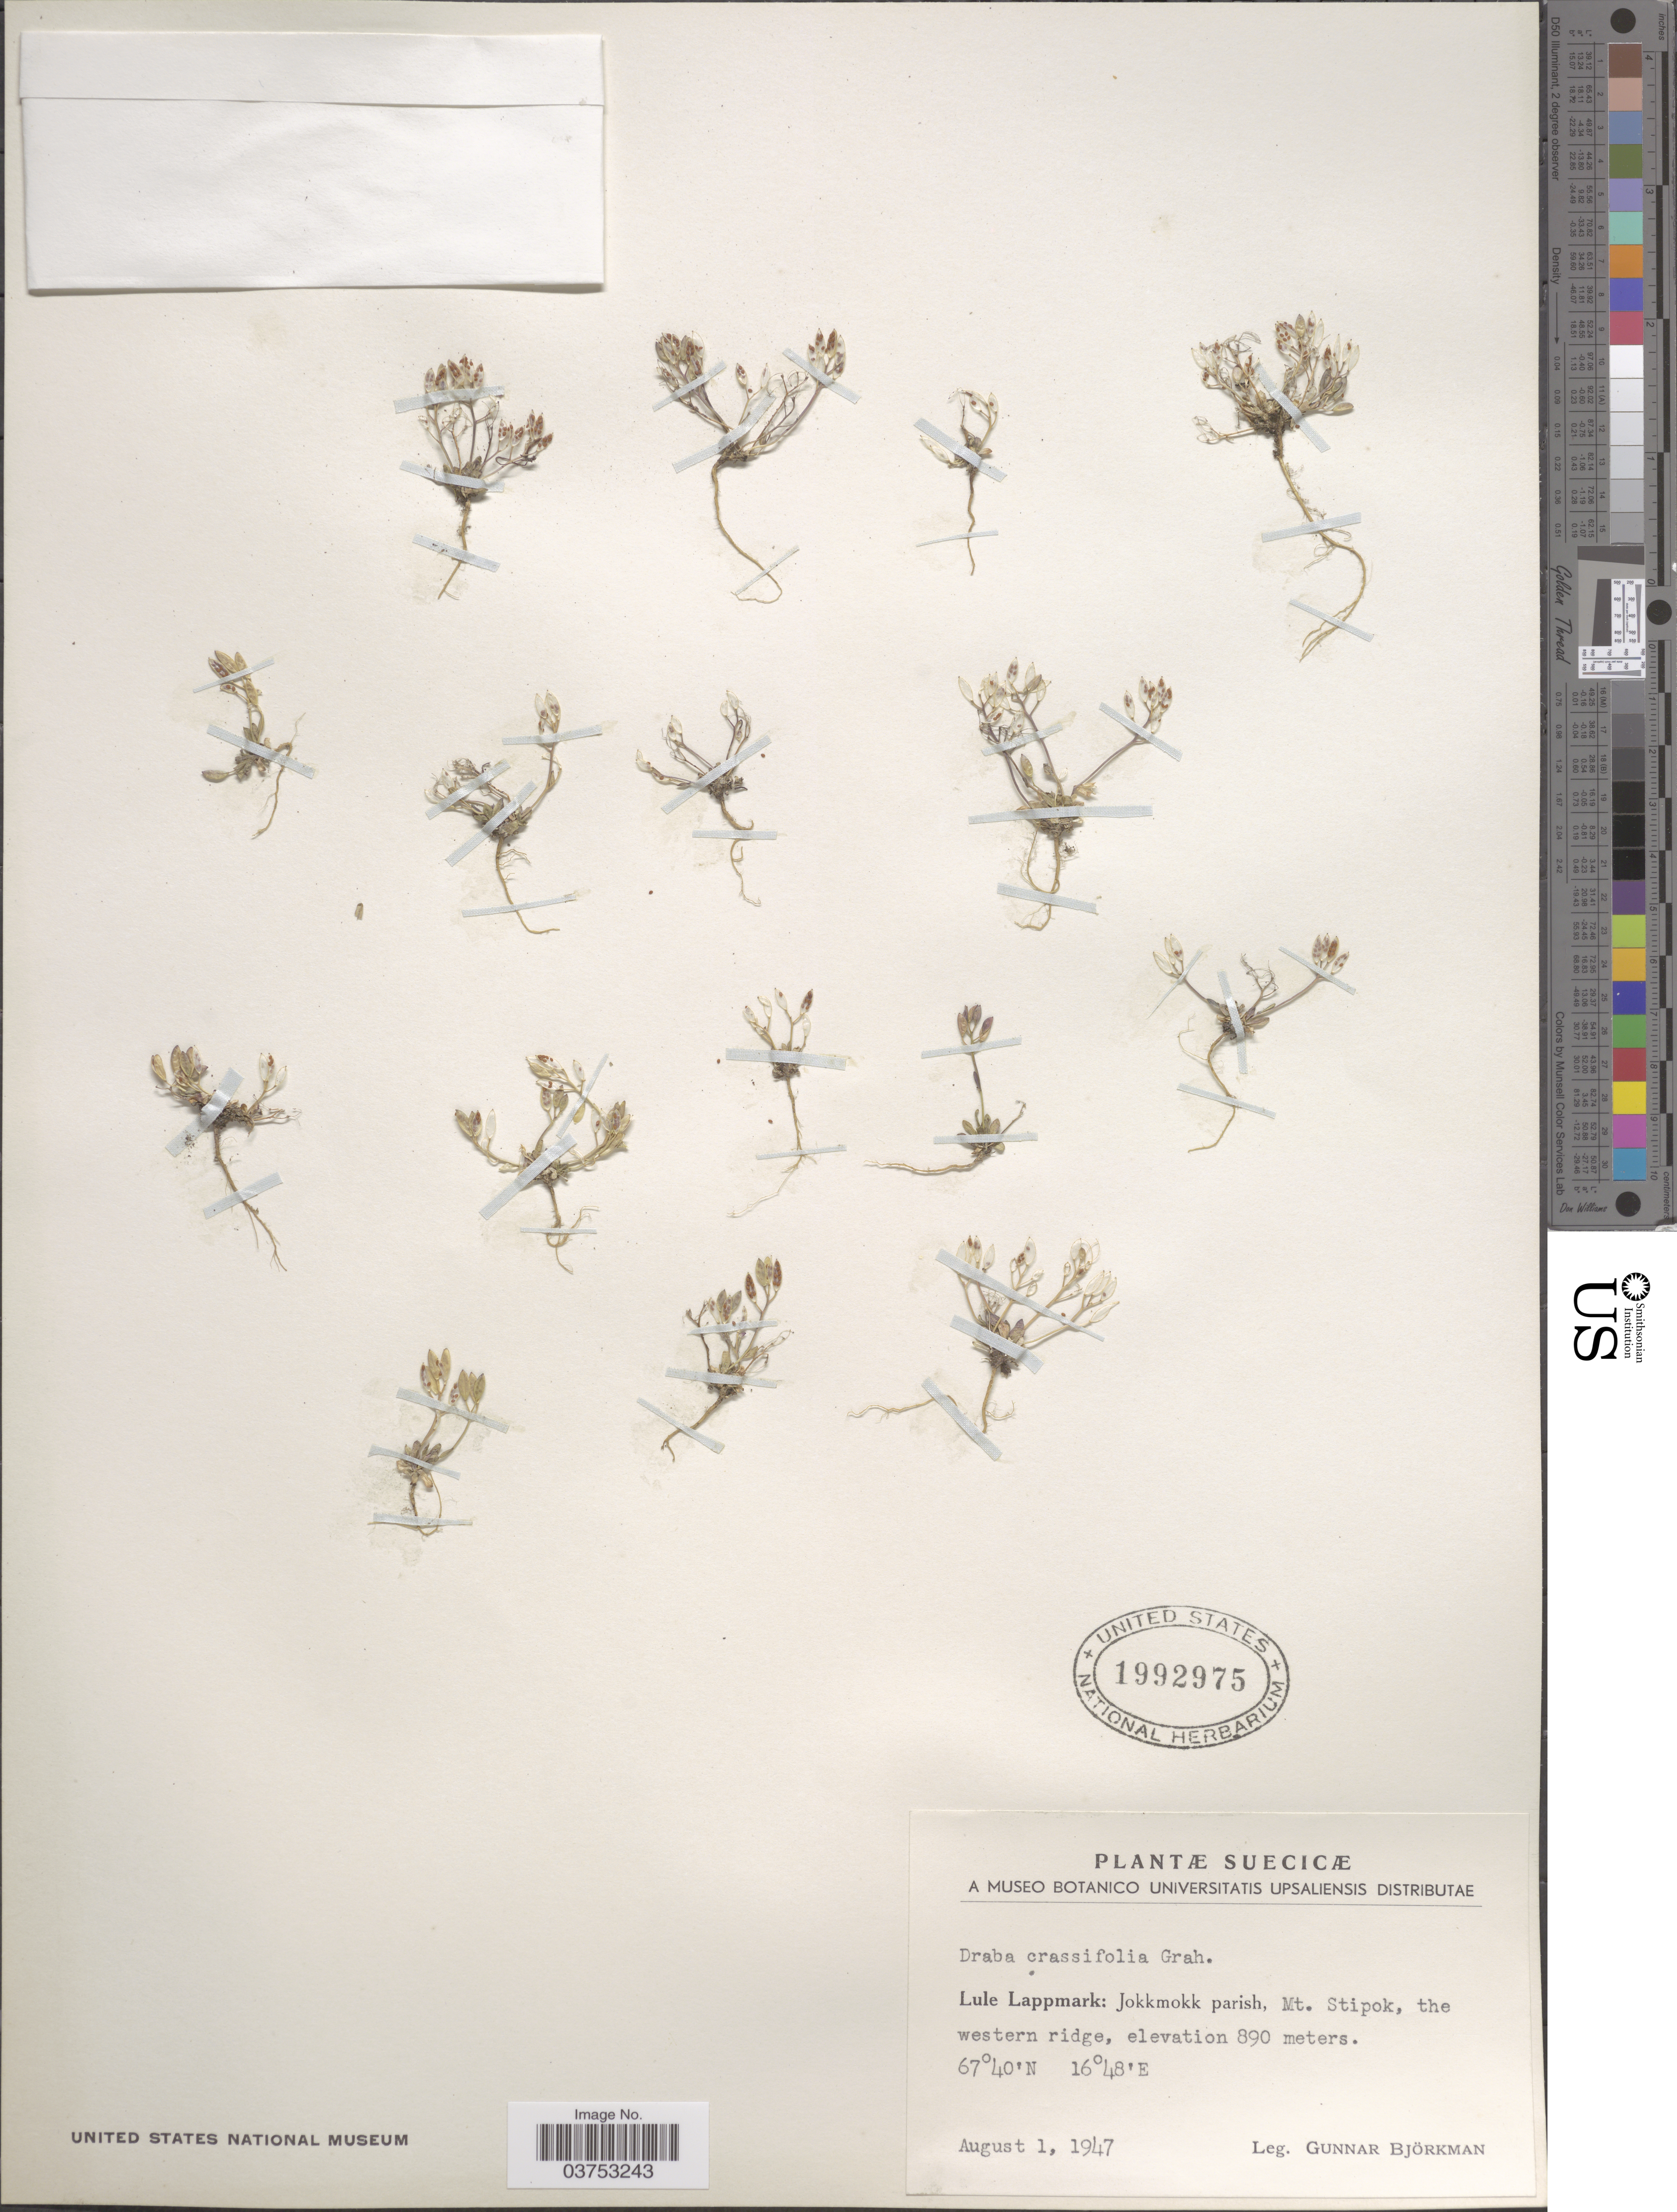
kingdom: Plantae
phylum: Tracheophyta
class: Magnoliopsida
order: Brassicales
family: Brassicaceae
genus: Draba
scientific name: Draba crassifolia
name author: Graham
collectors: G. Bjorkman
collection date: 1947-08-01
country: Sweden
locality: Suecicœ. Lule Lappmark: Jokkmokk parish, Mt. Stipok, the western ridge.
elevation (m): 890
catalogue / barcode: US 1992975